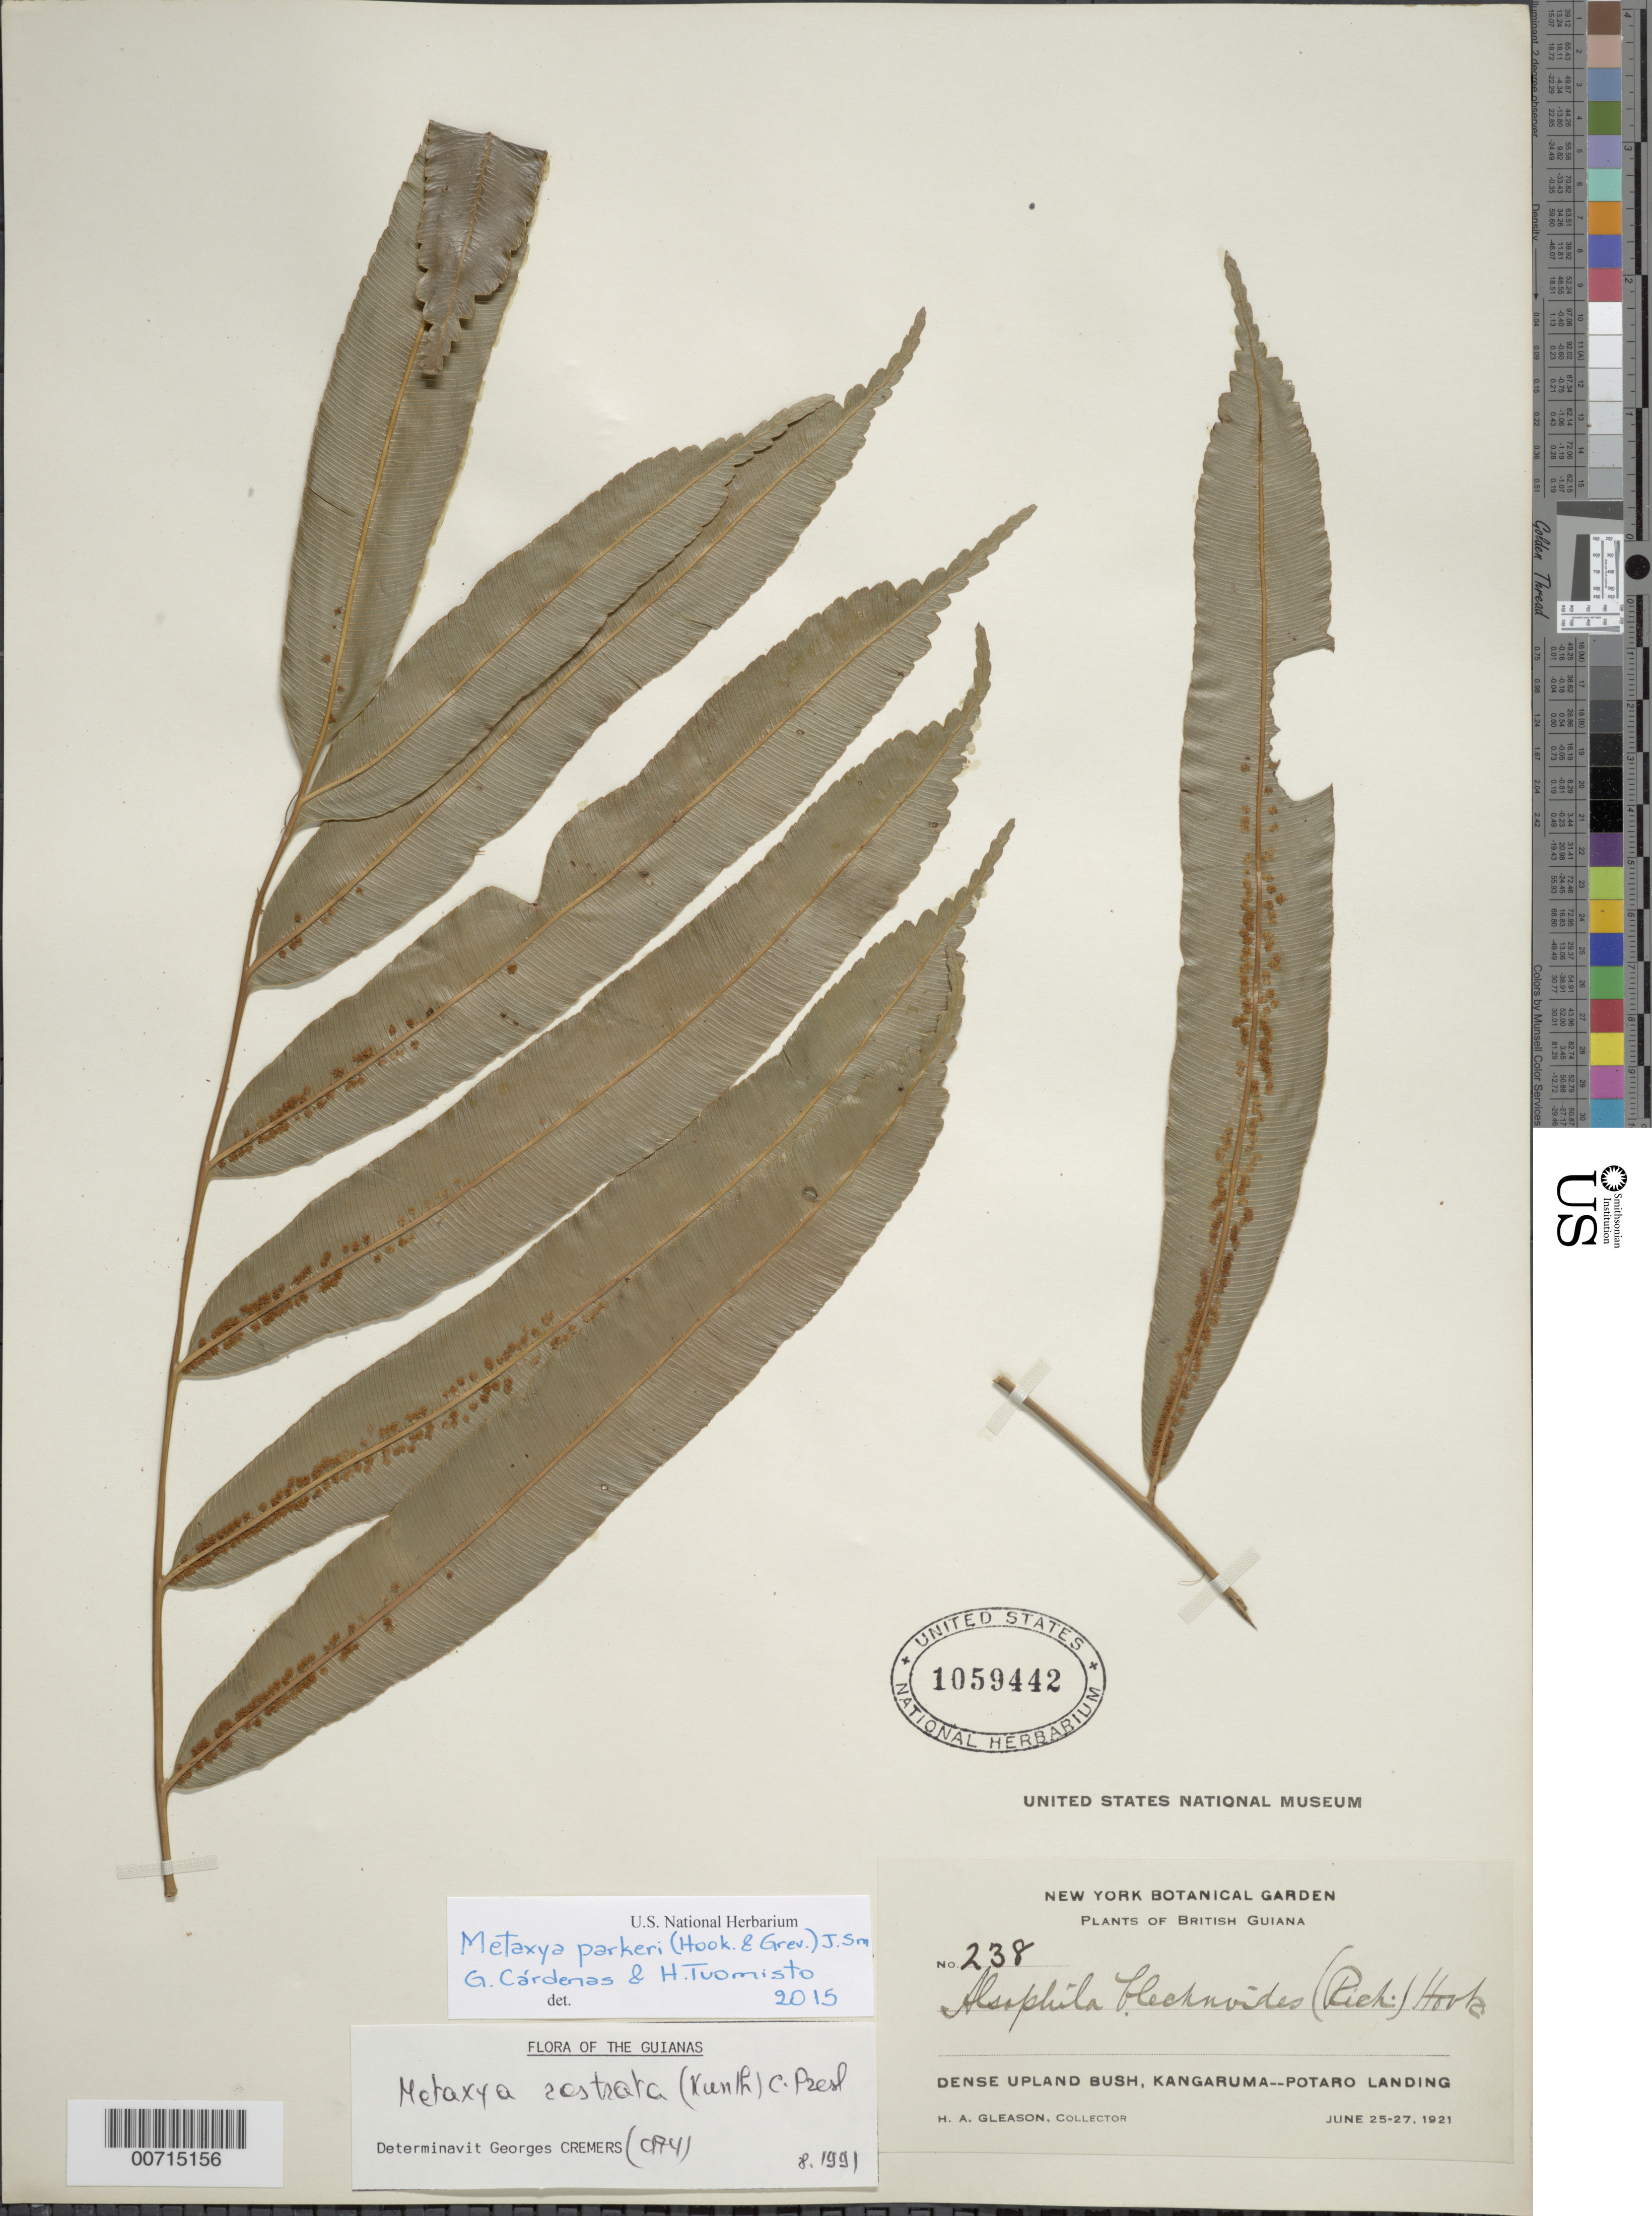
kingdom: Plantae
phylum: Tracheophyta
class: Polypodiopsida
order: Cyatheales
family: Metaxyaceae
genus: Metaxya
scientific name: Metaxya parkeri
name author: (Hook. & Grev.) J. Sm.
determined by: Cárdenas, G.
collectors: H. A. Gleason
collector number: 238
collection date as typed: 25-Jun-21 to 27-Jun-21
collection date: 1921-06-25/1921-06-27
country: Guyana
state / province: Potaro-Siparuni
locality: Kangaruma, Potaro Landing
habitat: Dense upland bush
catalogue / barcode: US 1059442